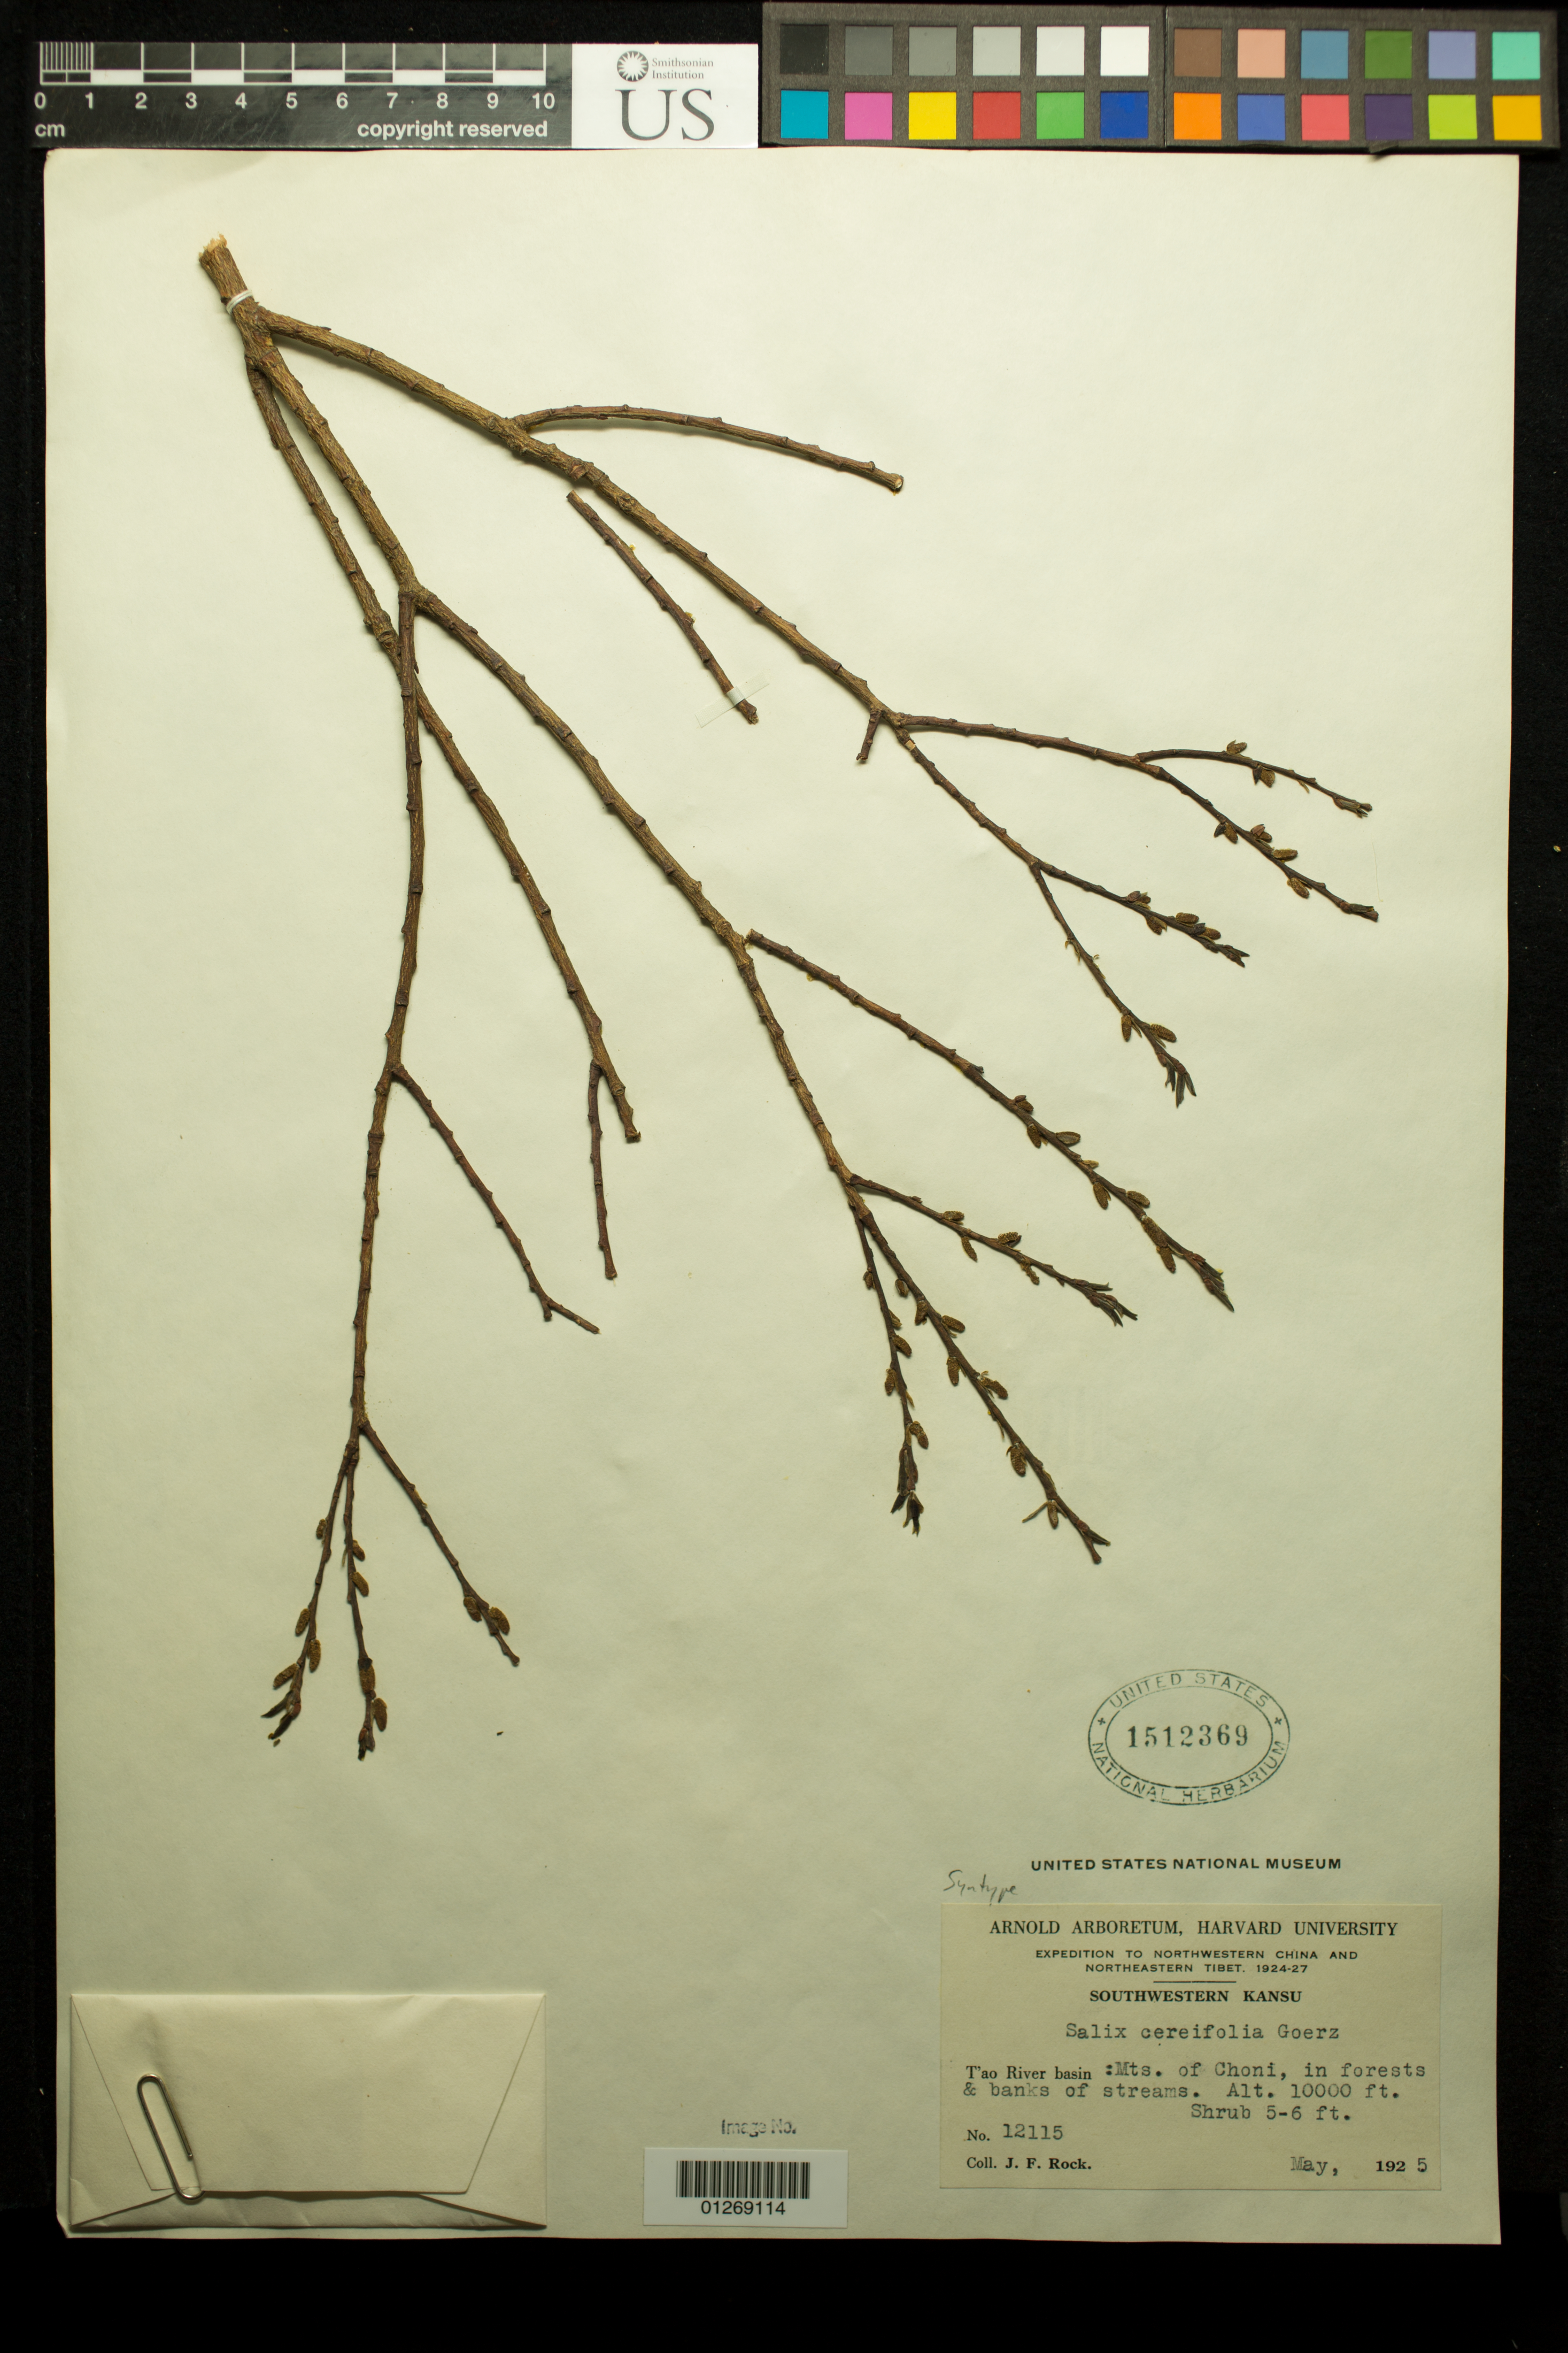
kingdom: Plantae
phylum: Tracheophyta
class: Magnoliopsida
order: Malpighiales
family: Salicaceae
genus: Salix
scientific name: Salix cereifolia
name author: Goerz in Rehder & Kobuski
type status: Isosyntype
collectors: J. F. Rock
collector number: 12115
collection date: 1925-05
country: China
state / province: Gansu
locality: Southwestern Kansu. T'ao River basin: Mts. of Choni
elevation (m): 3048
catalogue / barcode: US 1512369